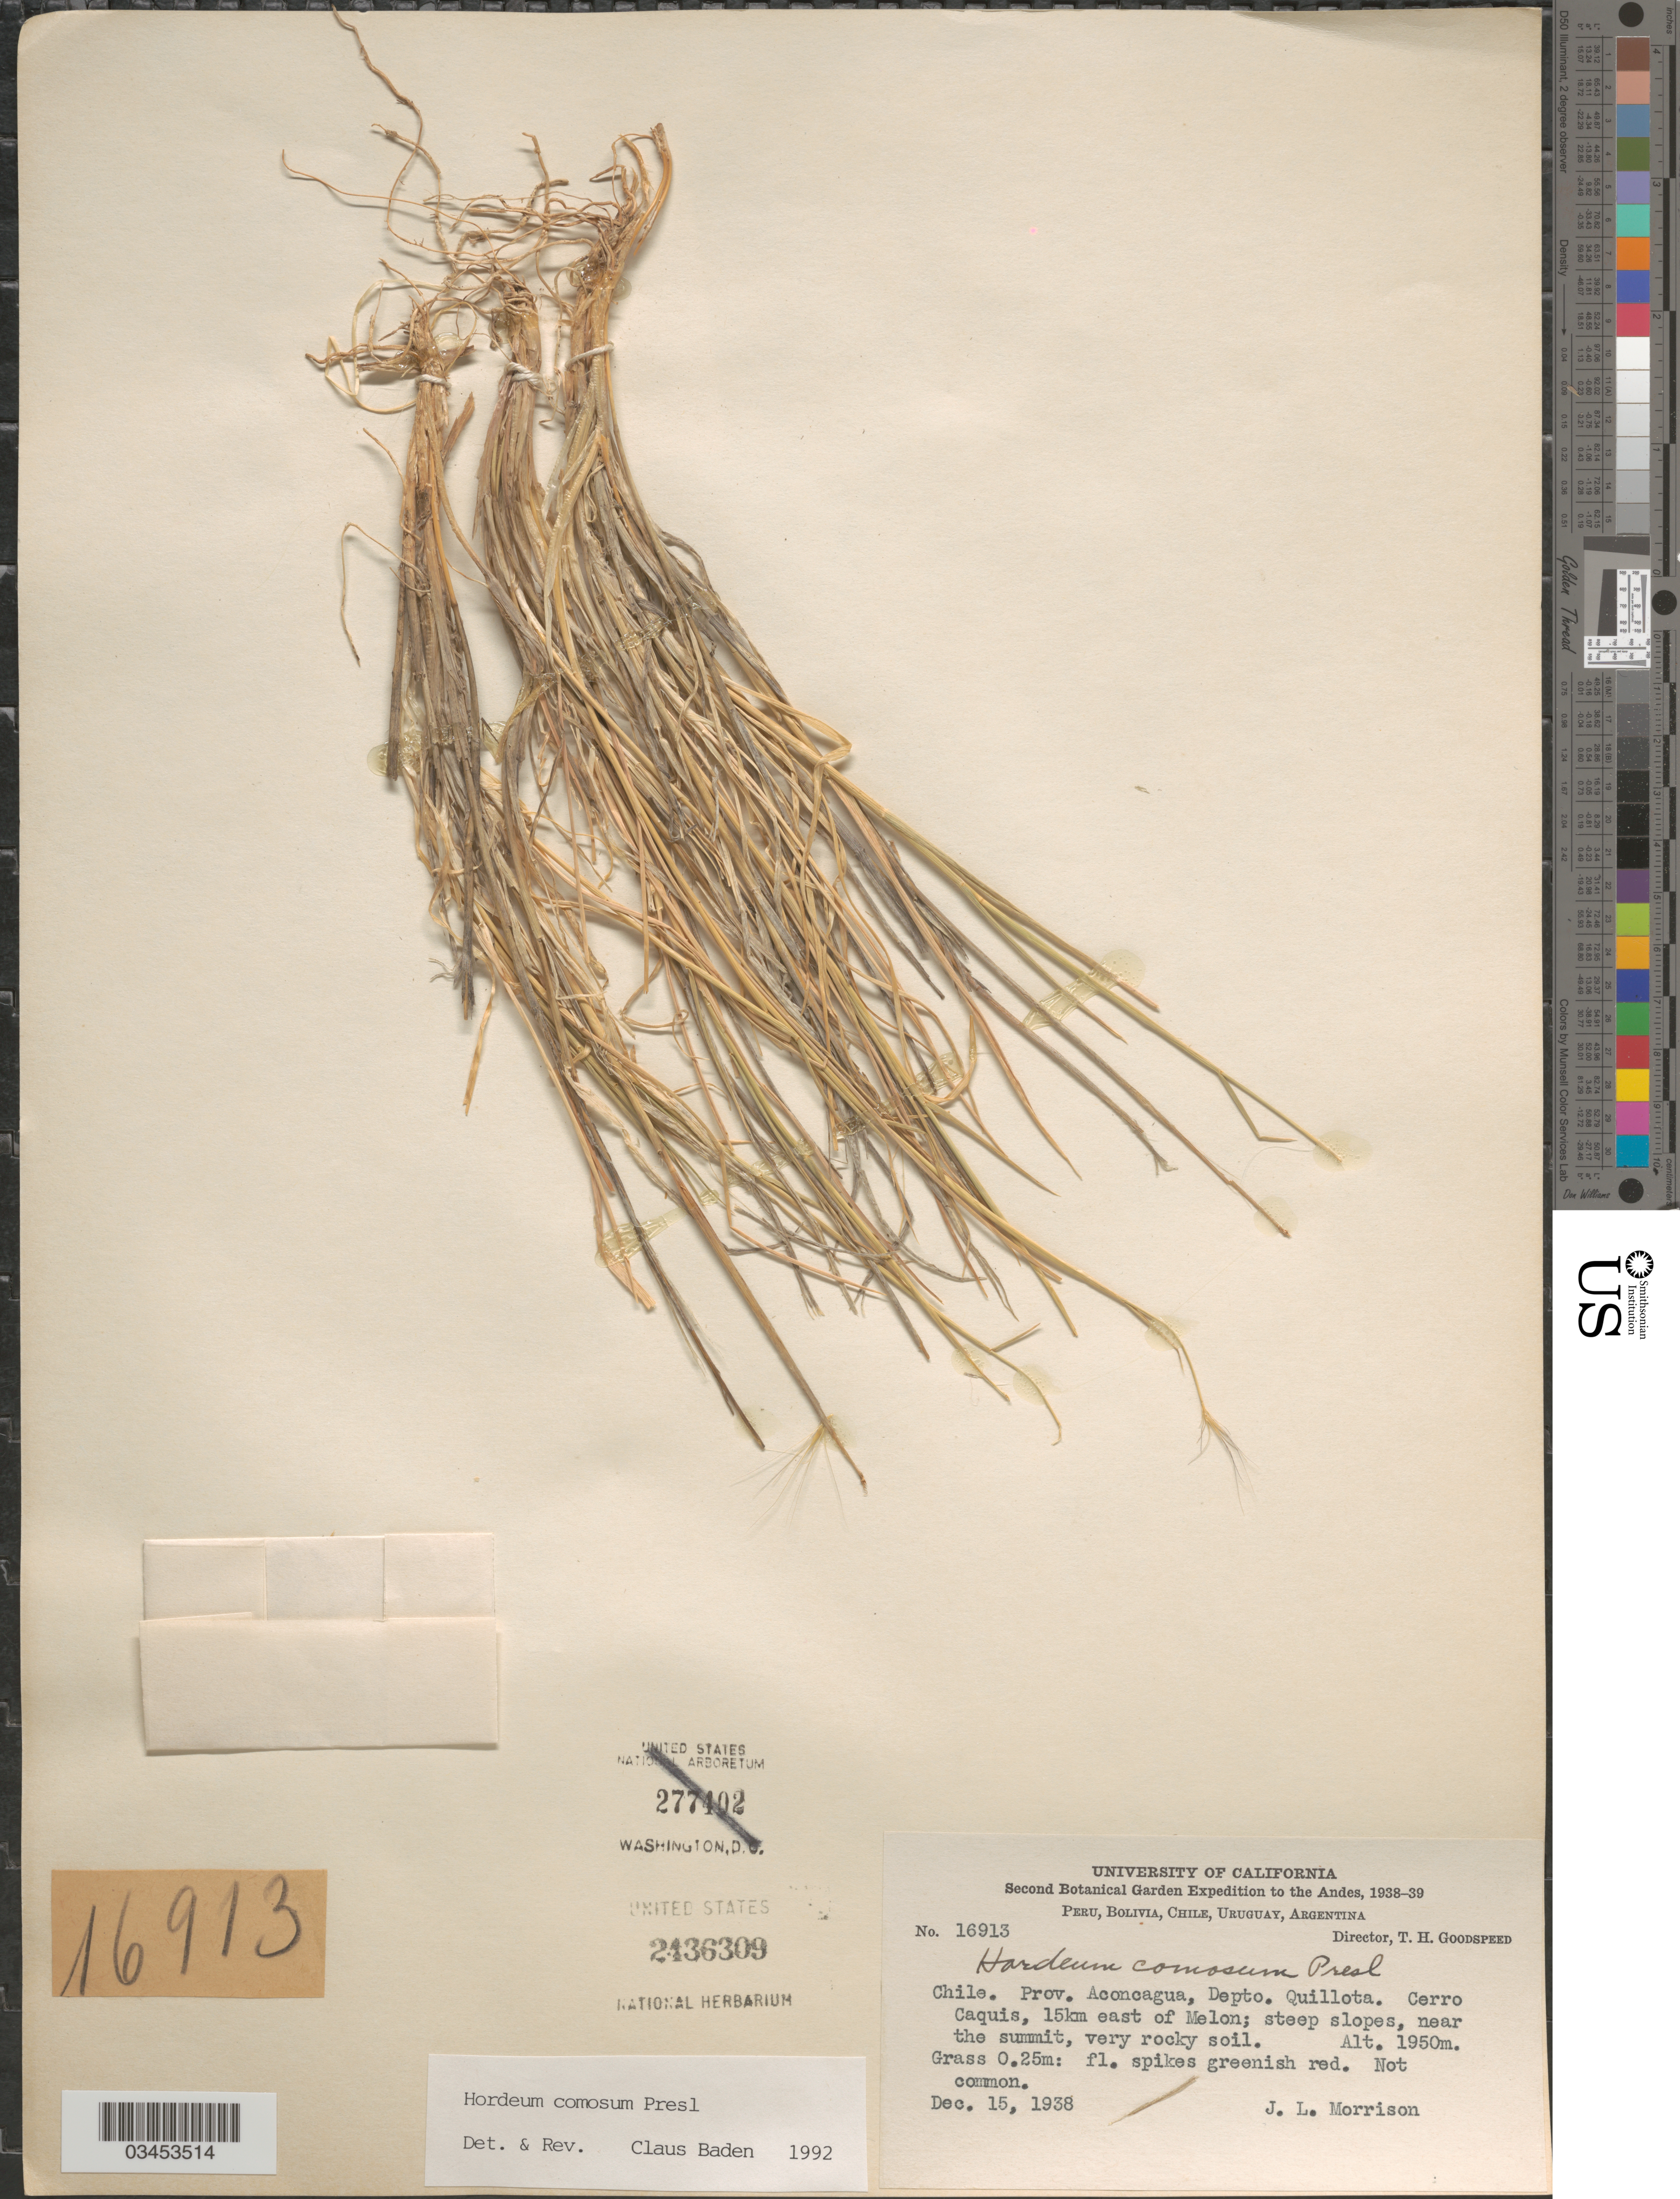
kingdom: Plantae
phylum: Tracheophyta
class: Liliopsida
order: Poales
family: Poaceae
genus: Hordeum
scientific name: Hordeum comosum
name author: J. Presl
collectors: J. Morrison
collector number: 16913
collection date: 1938-12-15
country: Chile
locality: Prov. Aconcagua, Depto. Quillota. Cerro Caquis, 15km east of Melon; near the summit.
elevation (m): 1950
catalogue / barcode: US 2436309